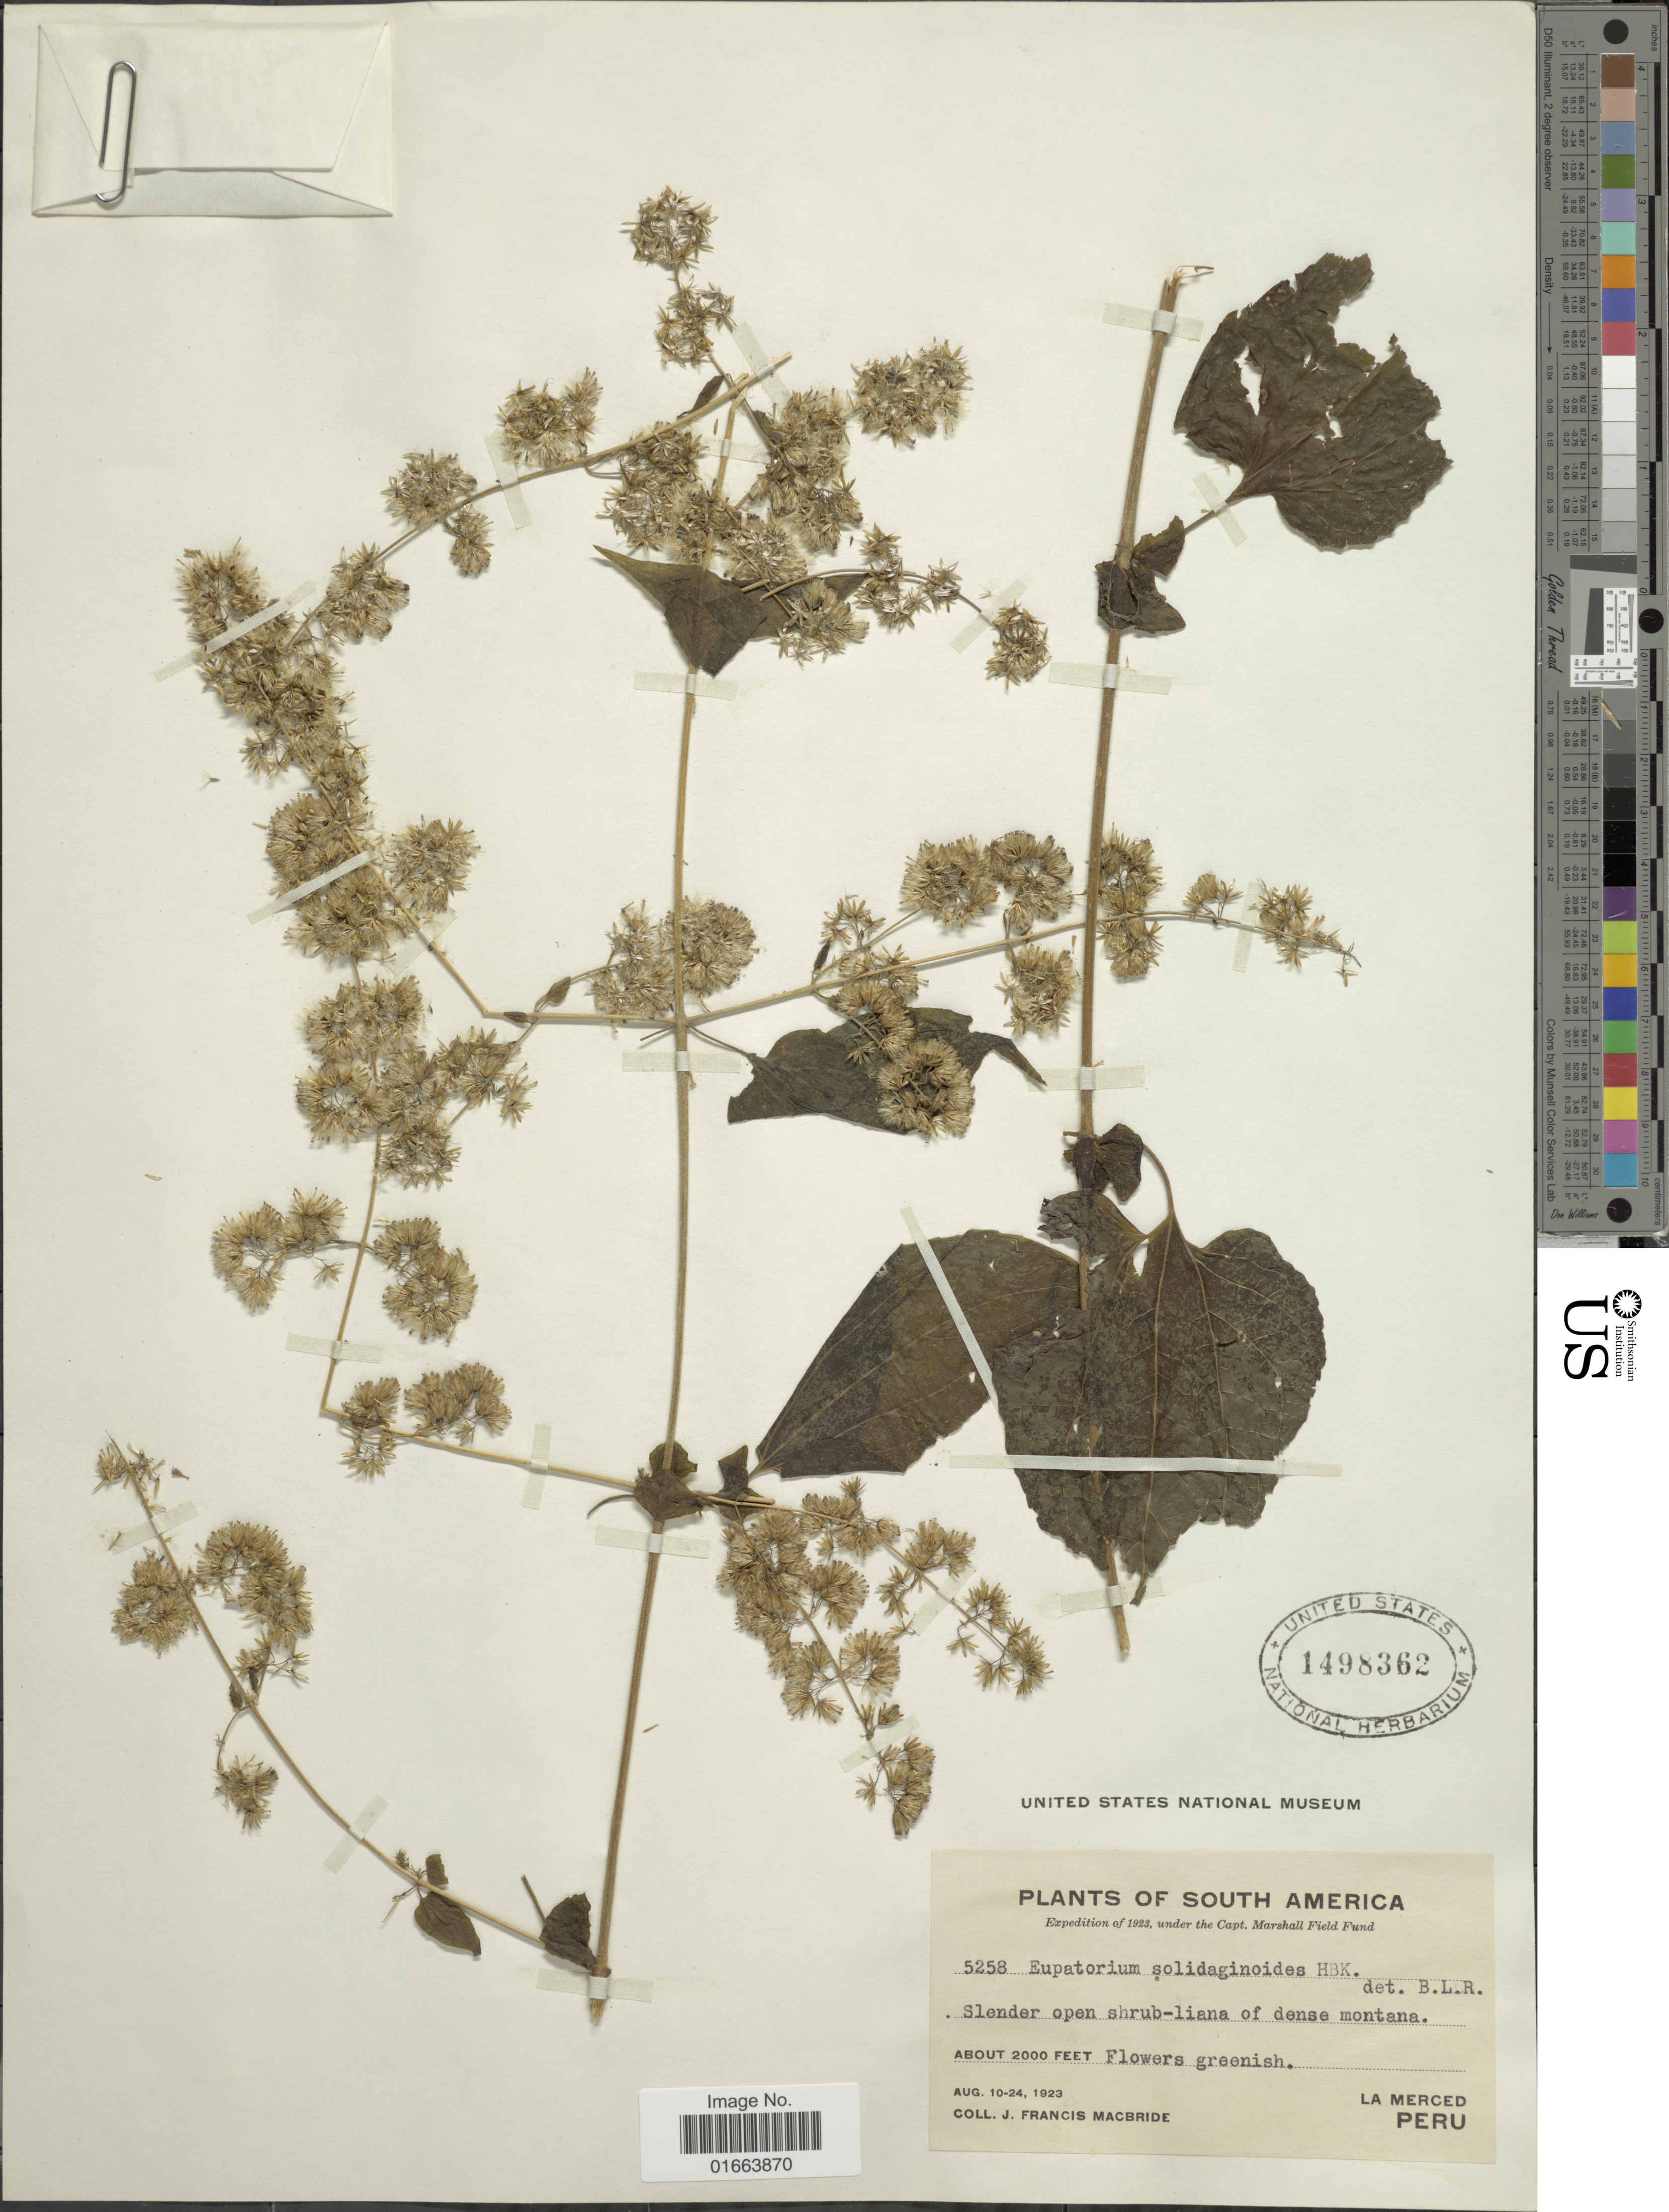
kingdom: Plantae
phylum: Tracheophyta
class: Magnoliopsida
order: Asterales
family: Asteraceae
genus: Koanophyllon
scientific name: Koanophyllon solidaginoides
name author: (Kunth) R.M. King & H. Rob.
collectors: J. F. Macbride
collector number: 5258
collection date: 1923-08-10/1923-08-24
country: Peru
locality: La Merced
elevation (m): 610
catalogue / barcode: US 1498362